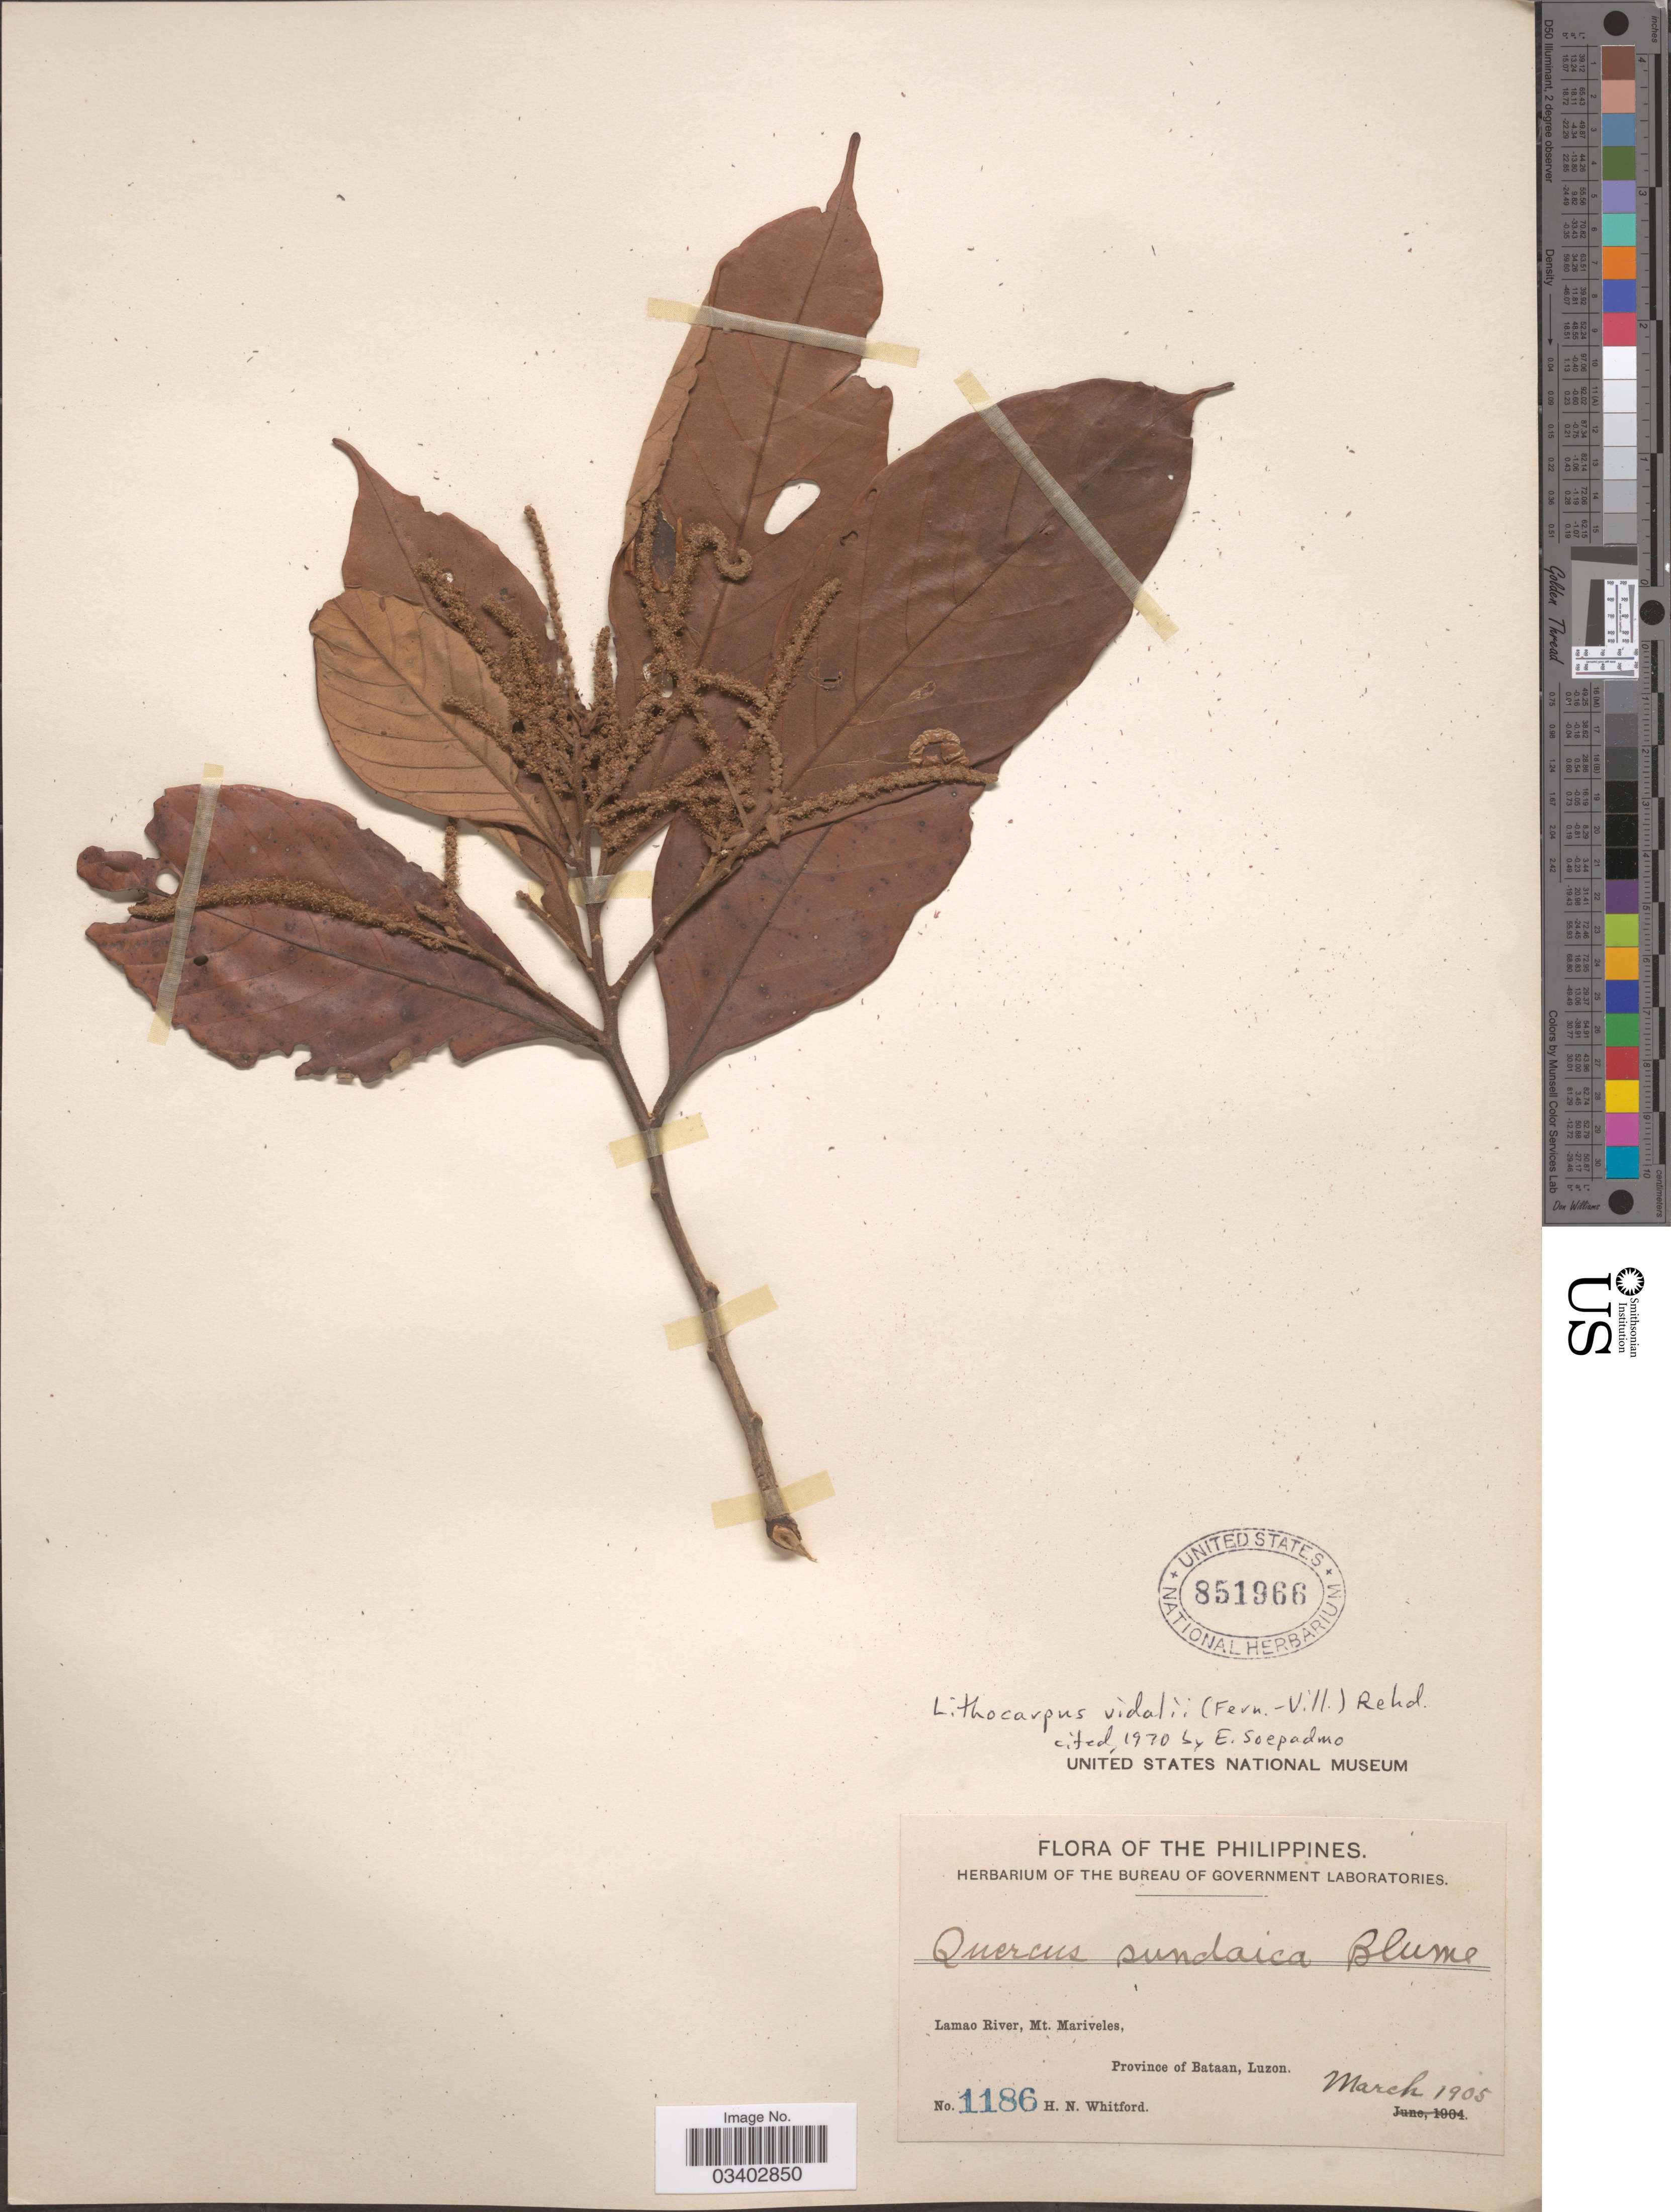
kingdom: Plantae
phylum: Tracheophyta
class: Magnoliopsida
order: Fagales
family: Fagaceae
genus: Lithocarpus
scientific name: Lithocarpus vidalii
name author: (Fern.-Vill.) Rehder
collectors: H. N. Whitford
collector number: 1186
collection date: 1905-03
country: Philippines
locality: Lamao River, Mt. Mariveles, Province of Bataan, Luzon.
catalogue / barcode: US 851966